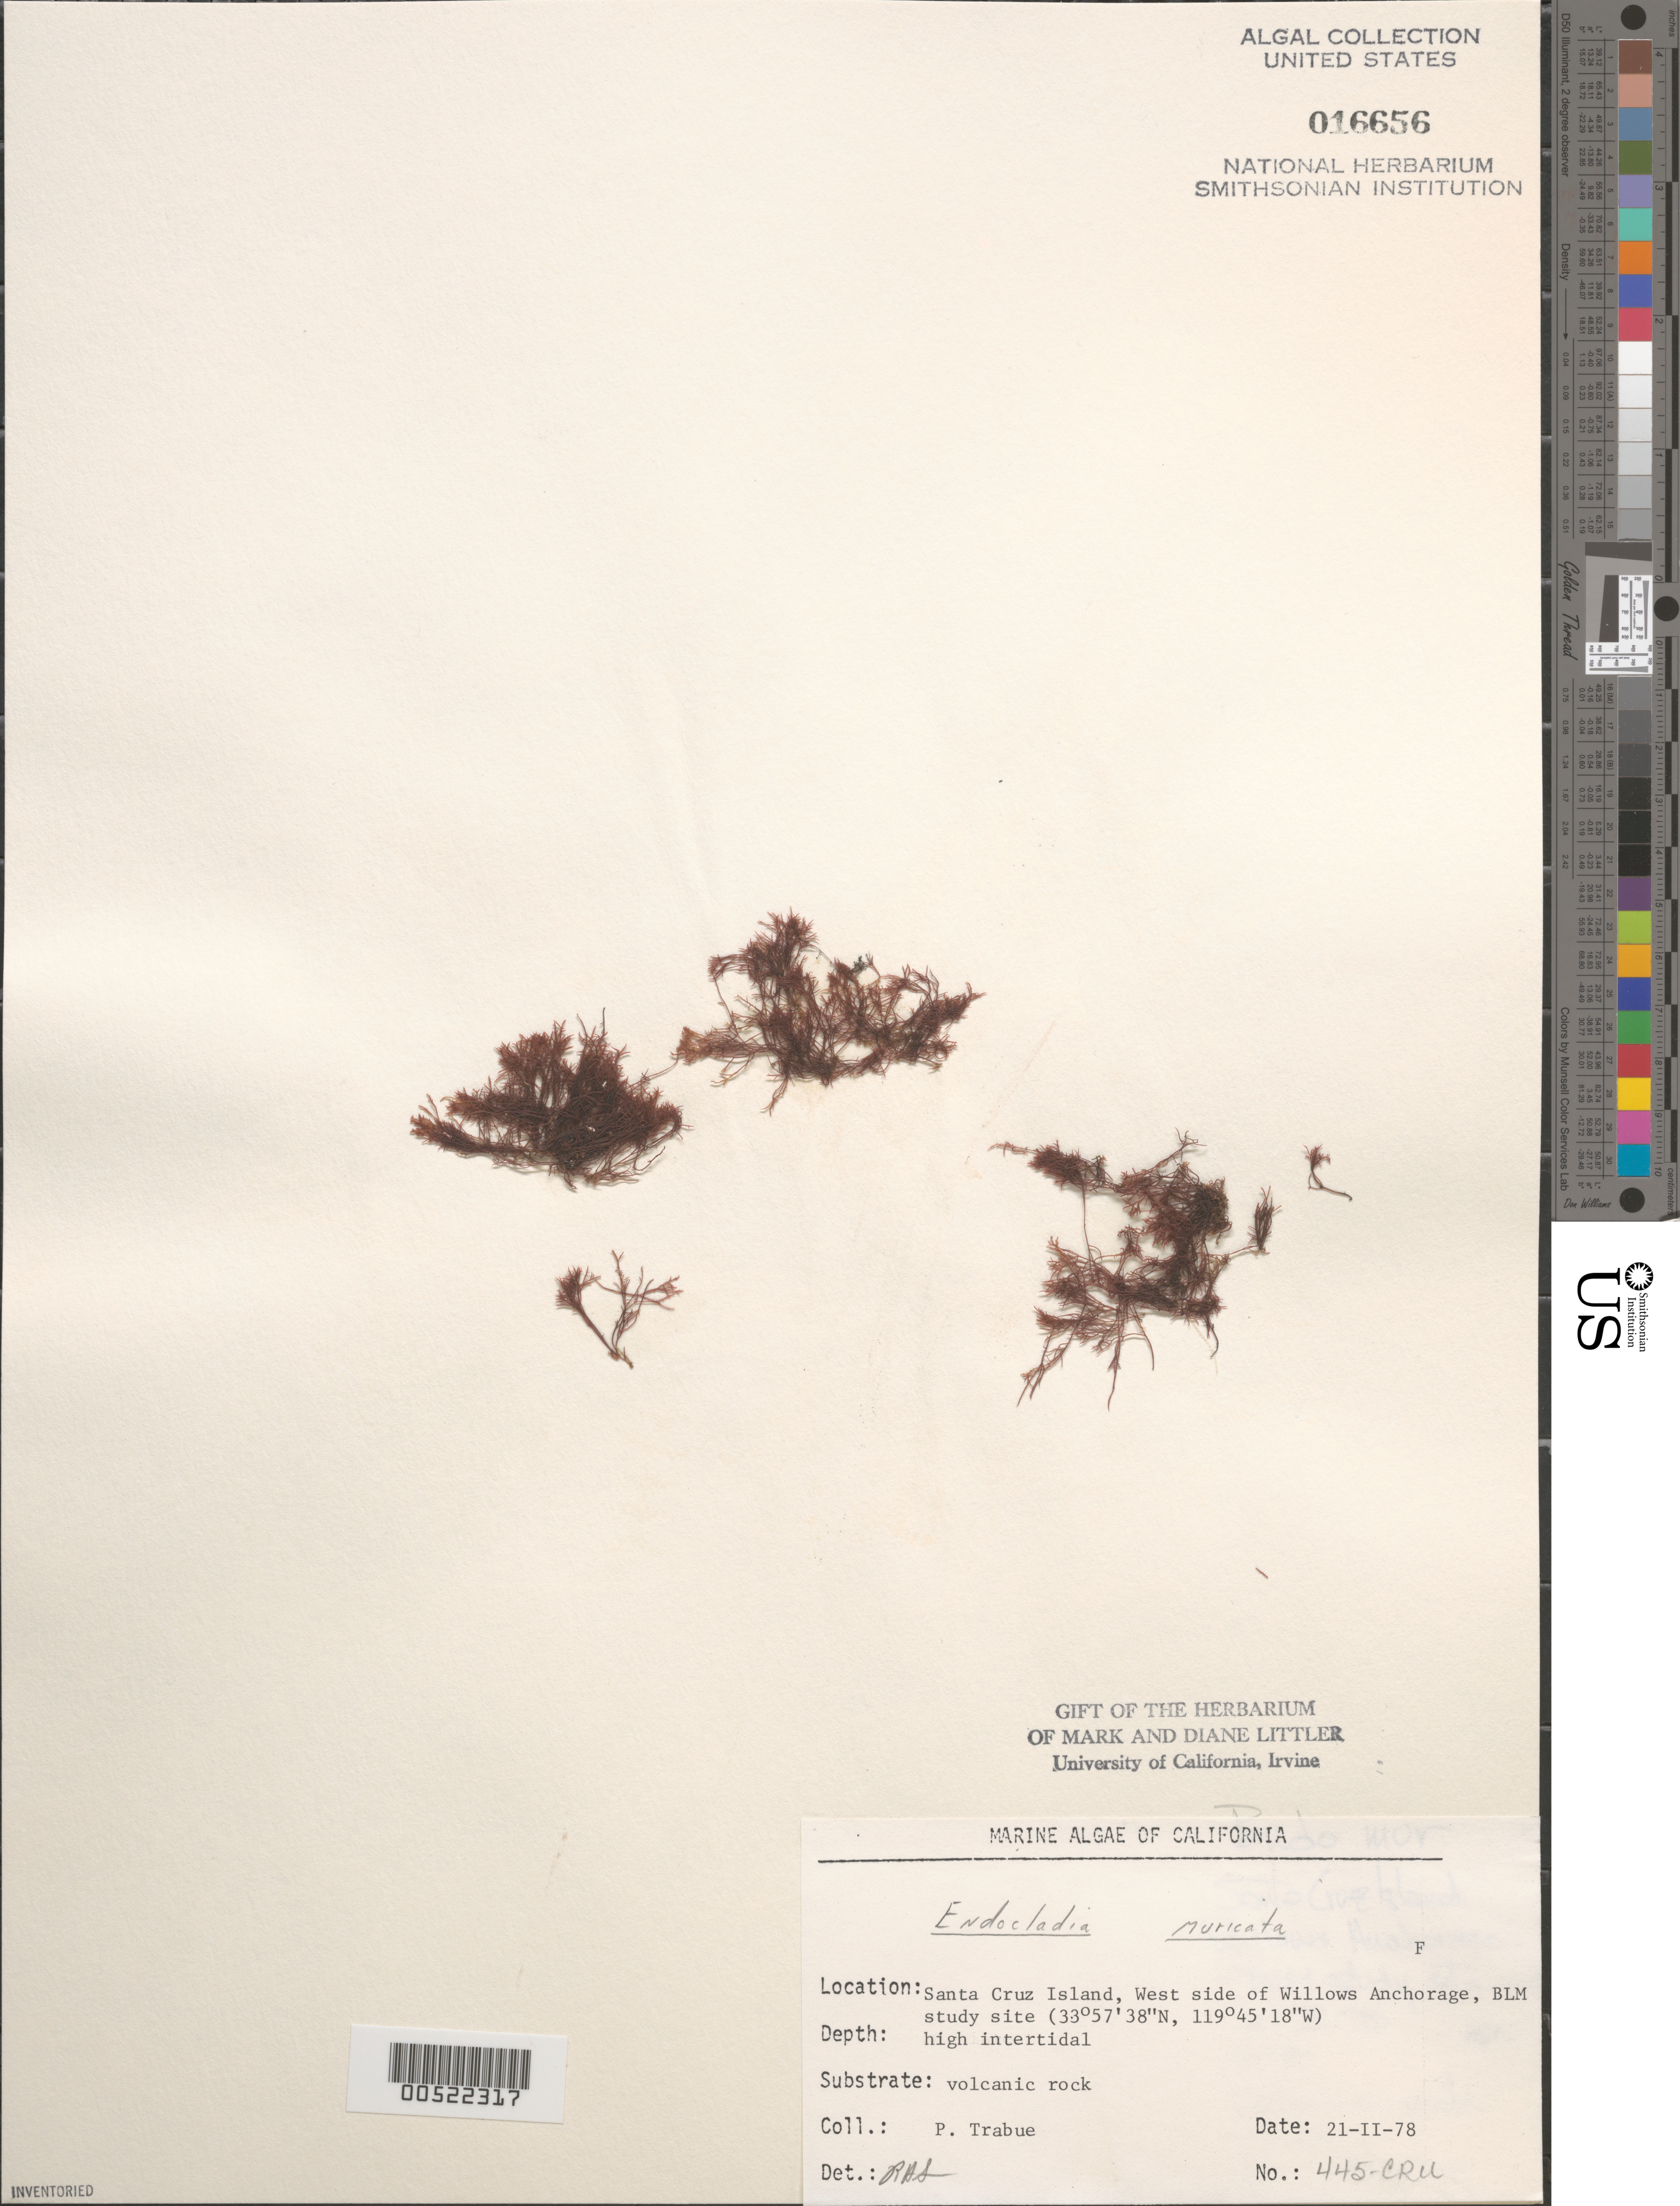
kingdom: Plantae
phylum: Rhodophyta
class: Florideophyceae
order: Gigartinales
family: Endocladiaceae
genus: Endocladia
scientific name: Endocladia muricata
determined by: Sims, Robert H.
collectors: P. J. Trabue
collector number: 445-cru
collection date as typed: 21 Feb 1978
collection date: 1978-02-21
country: United States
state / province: California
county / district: Santa Barbara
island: Santa Cruz Island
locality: Willows Anchorage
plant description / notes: BLM-SOCALBIGHT Rocky Intertidal Survey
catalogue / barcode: US 16656